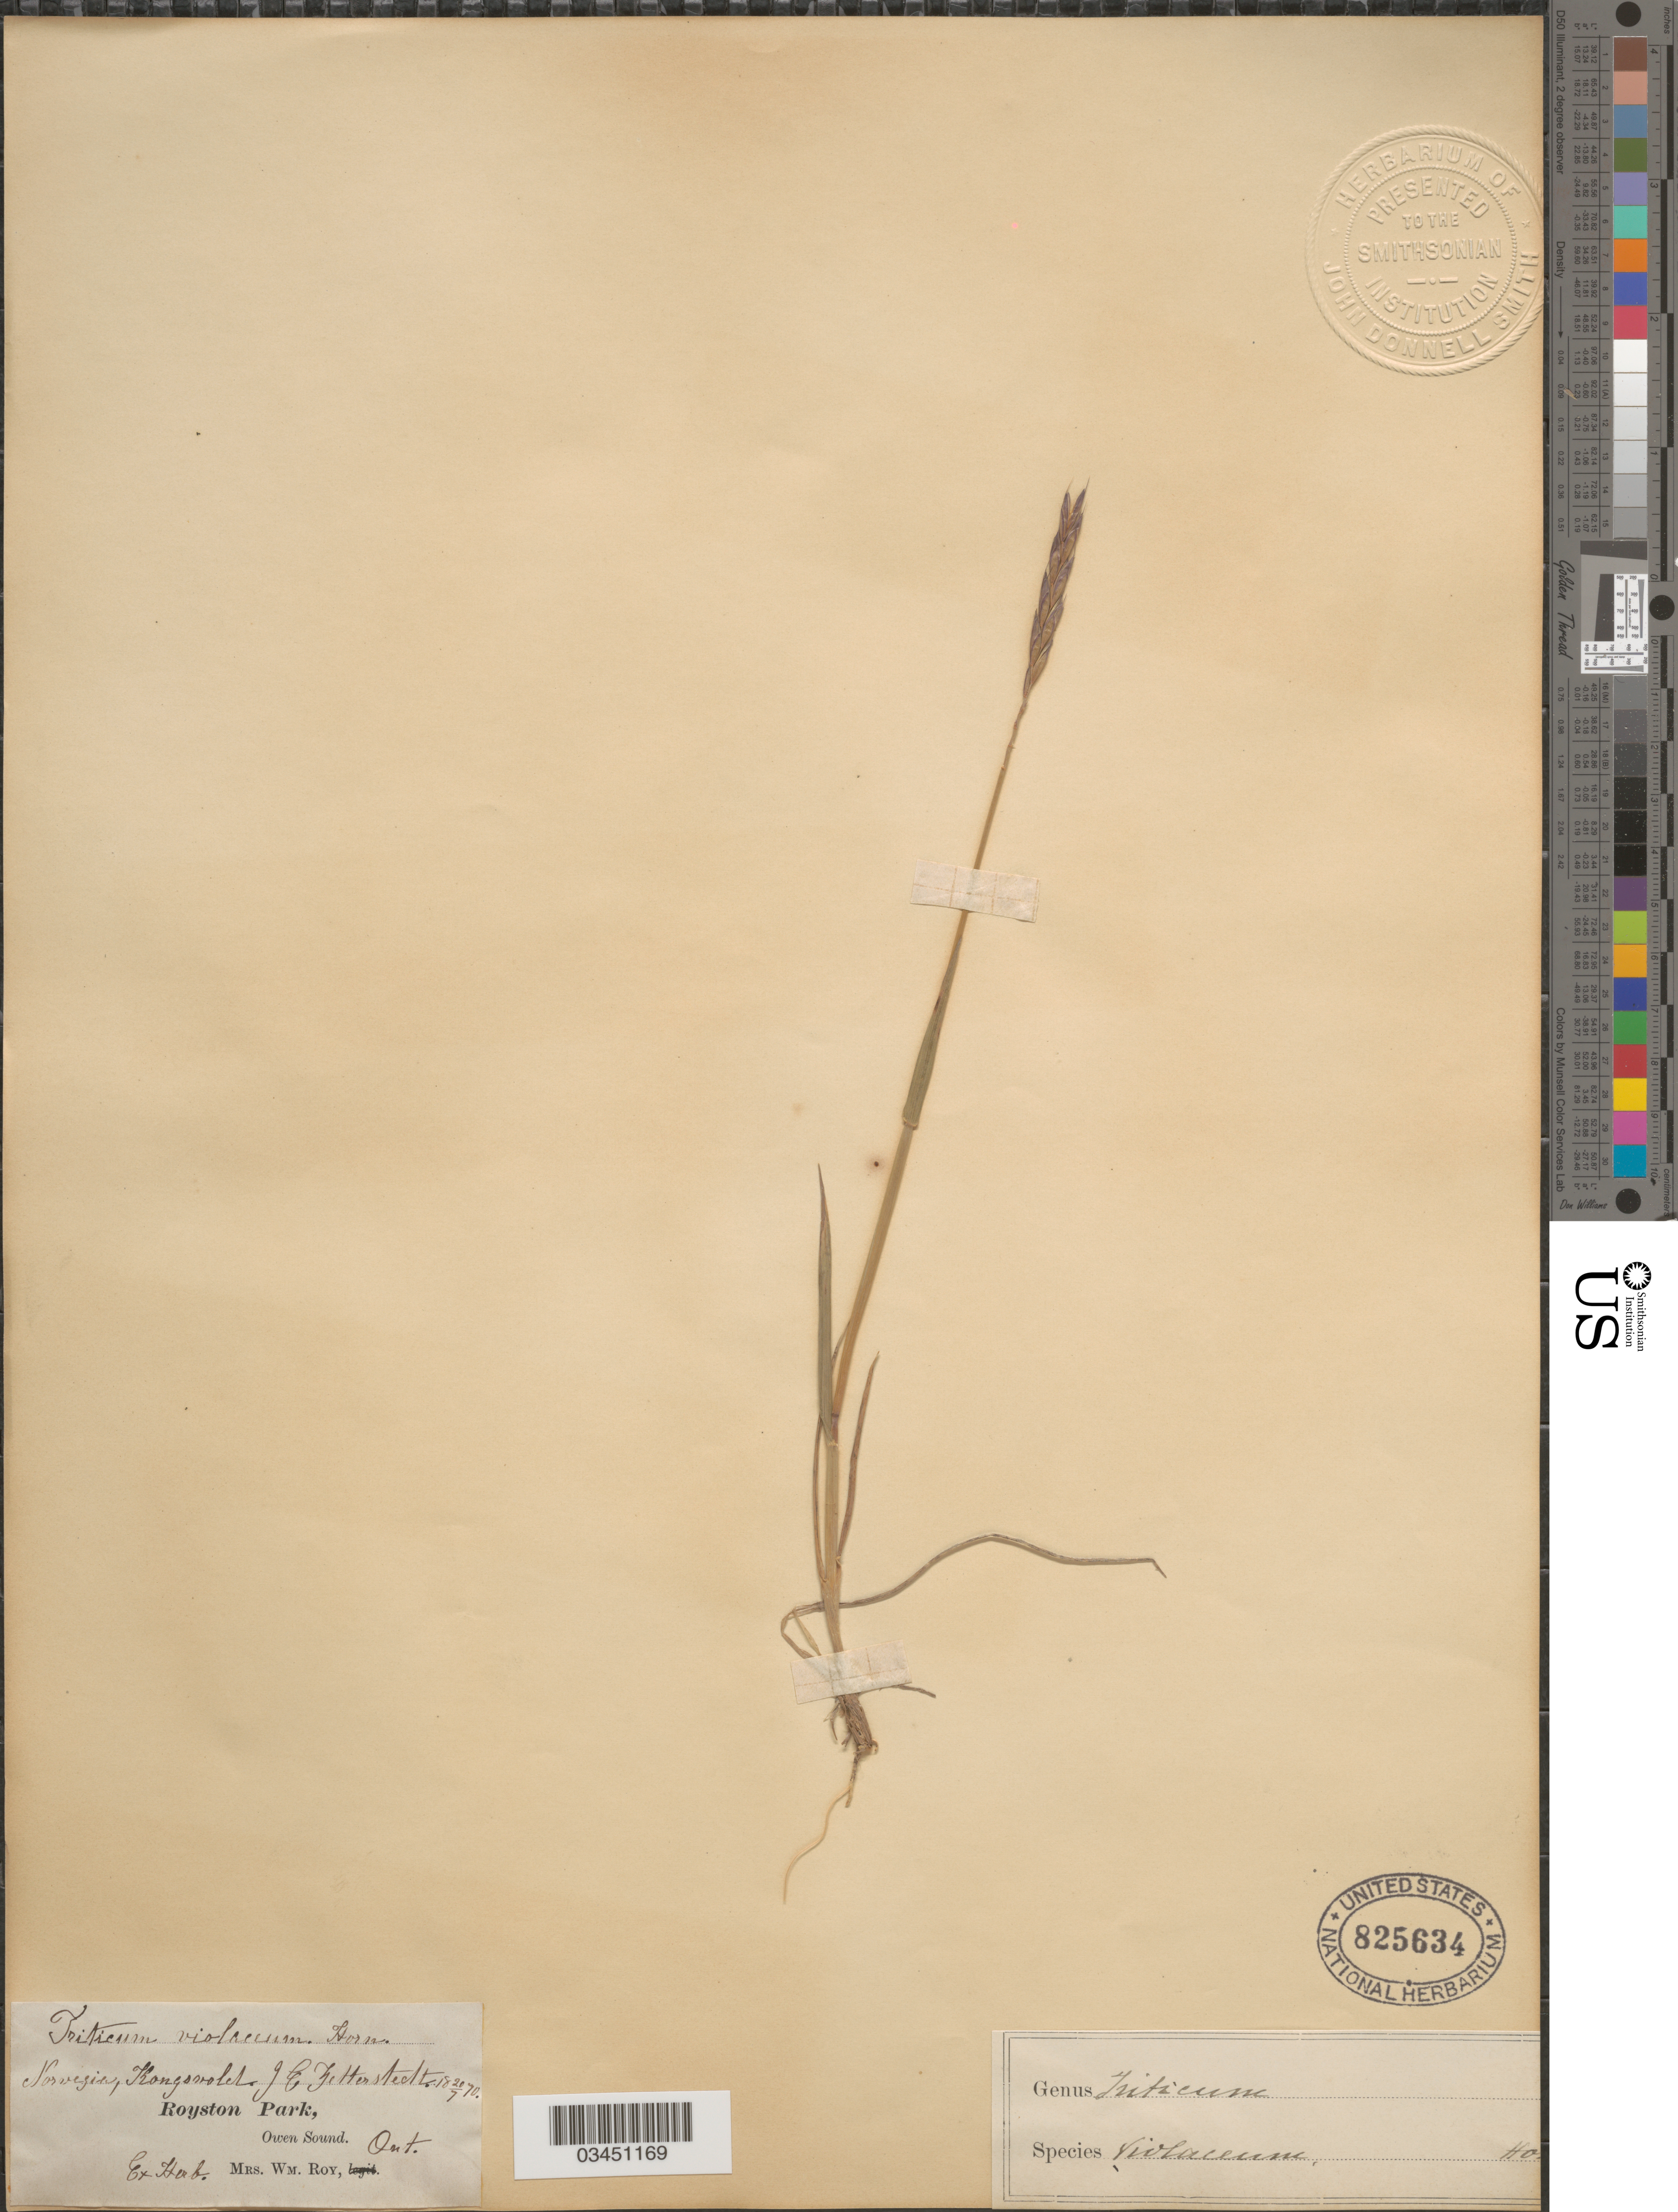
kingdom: Plantae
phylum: Tracheophyta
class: Liliopsida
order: Poales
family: Poaceae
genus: Elymus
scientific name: Elymus sp.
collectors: J.E. Zetterstedt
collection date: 1870-07-20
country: Canada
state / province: Ontario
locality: Royston Park, Owen Sound.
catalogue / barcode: US 825634